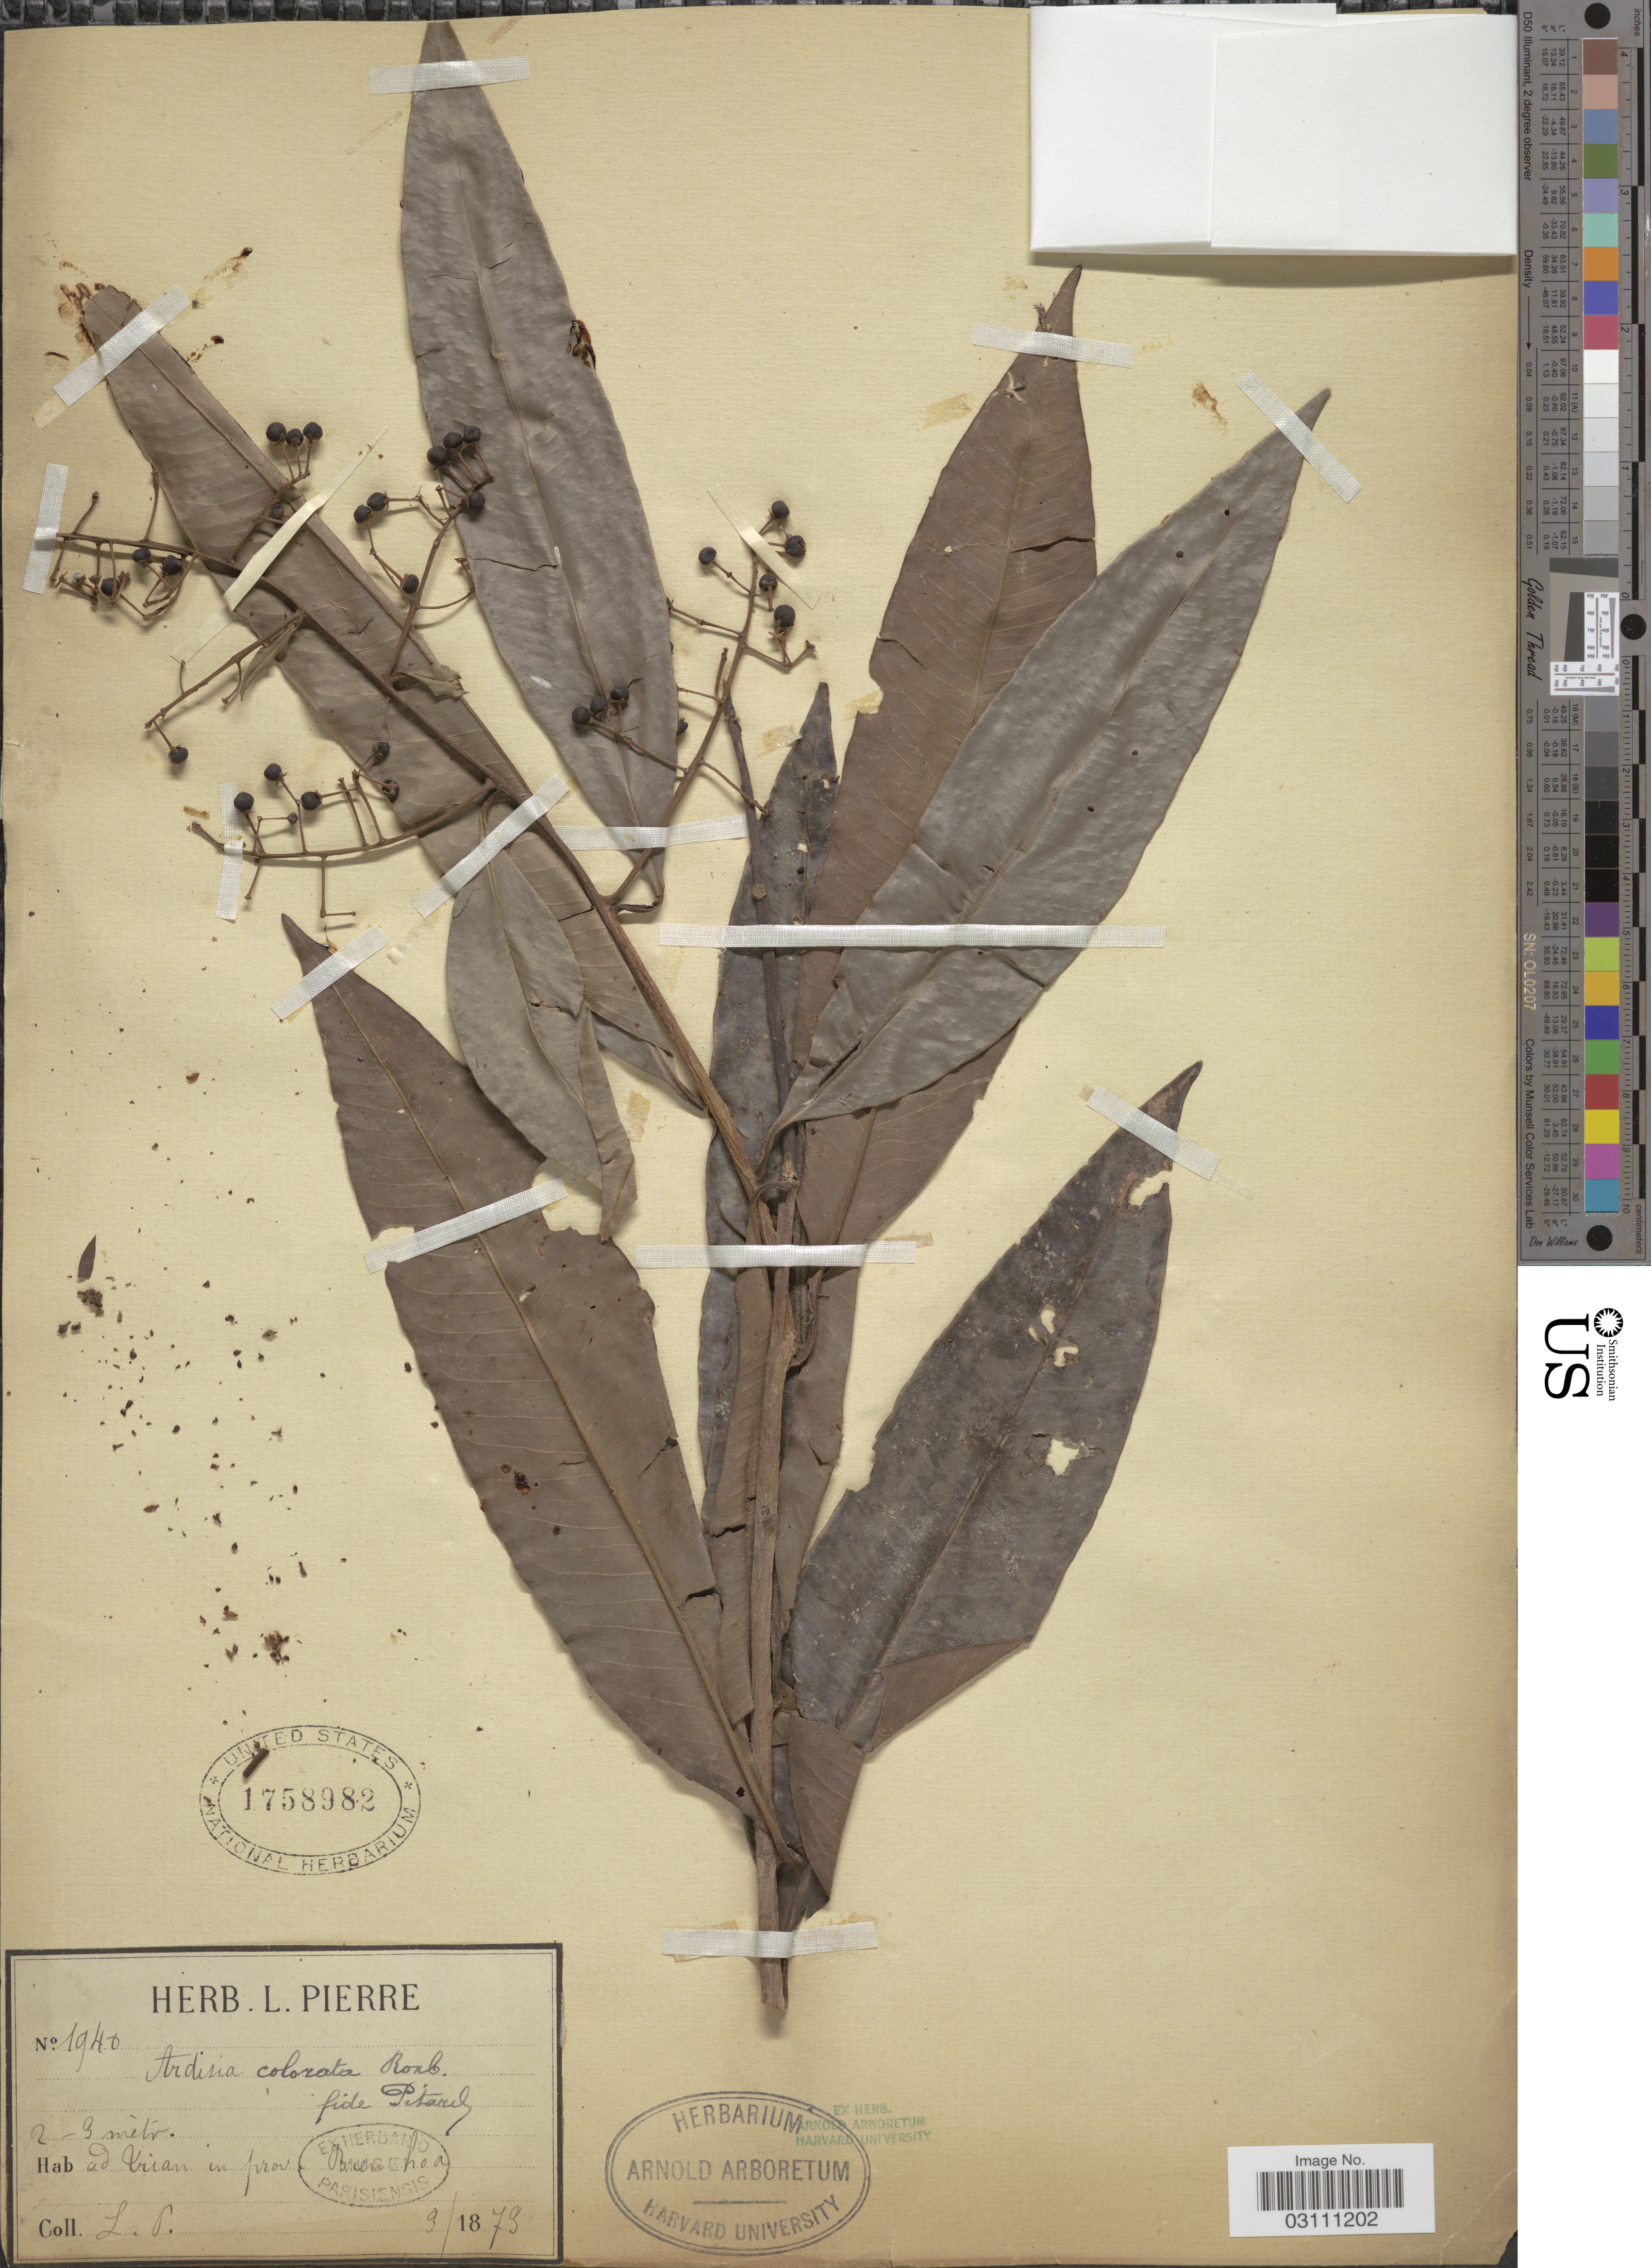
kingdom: Plantae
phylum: Tracheophyta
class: Magnoliopsida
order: Ericales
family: Primulaceae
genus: Ardisia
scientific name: Ardisia colorata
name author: Roxb.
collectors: L. Pierre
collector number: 1940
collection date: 1873-03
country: Vietnam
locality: Ad Trian in prov. Bien hoa.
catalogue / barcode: US 1758982